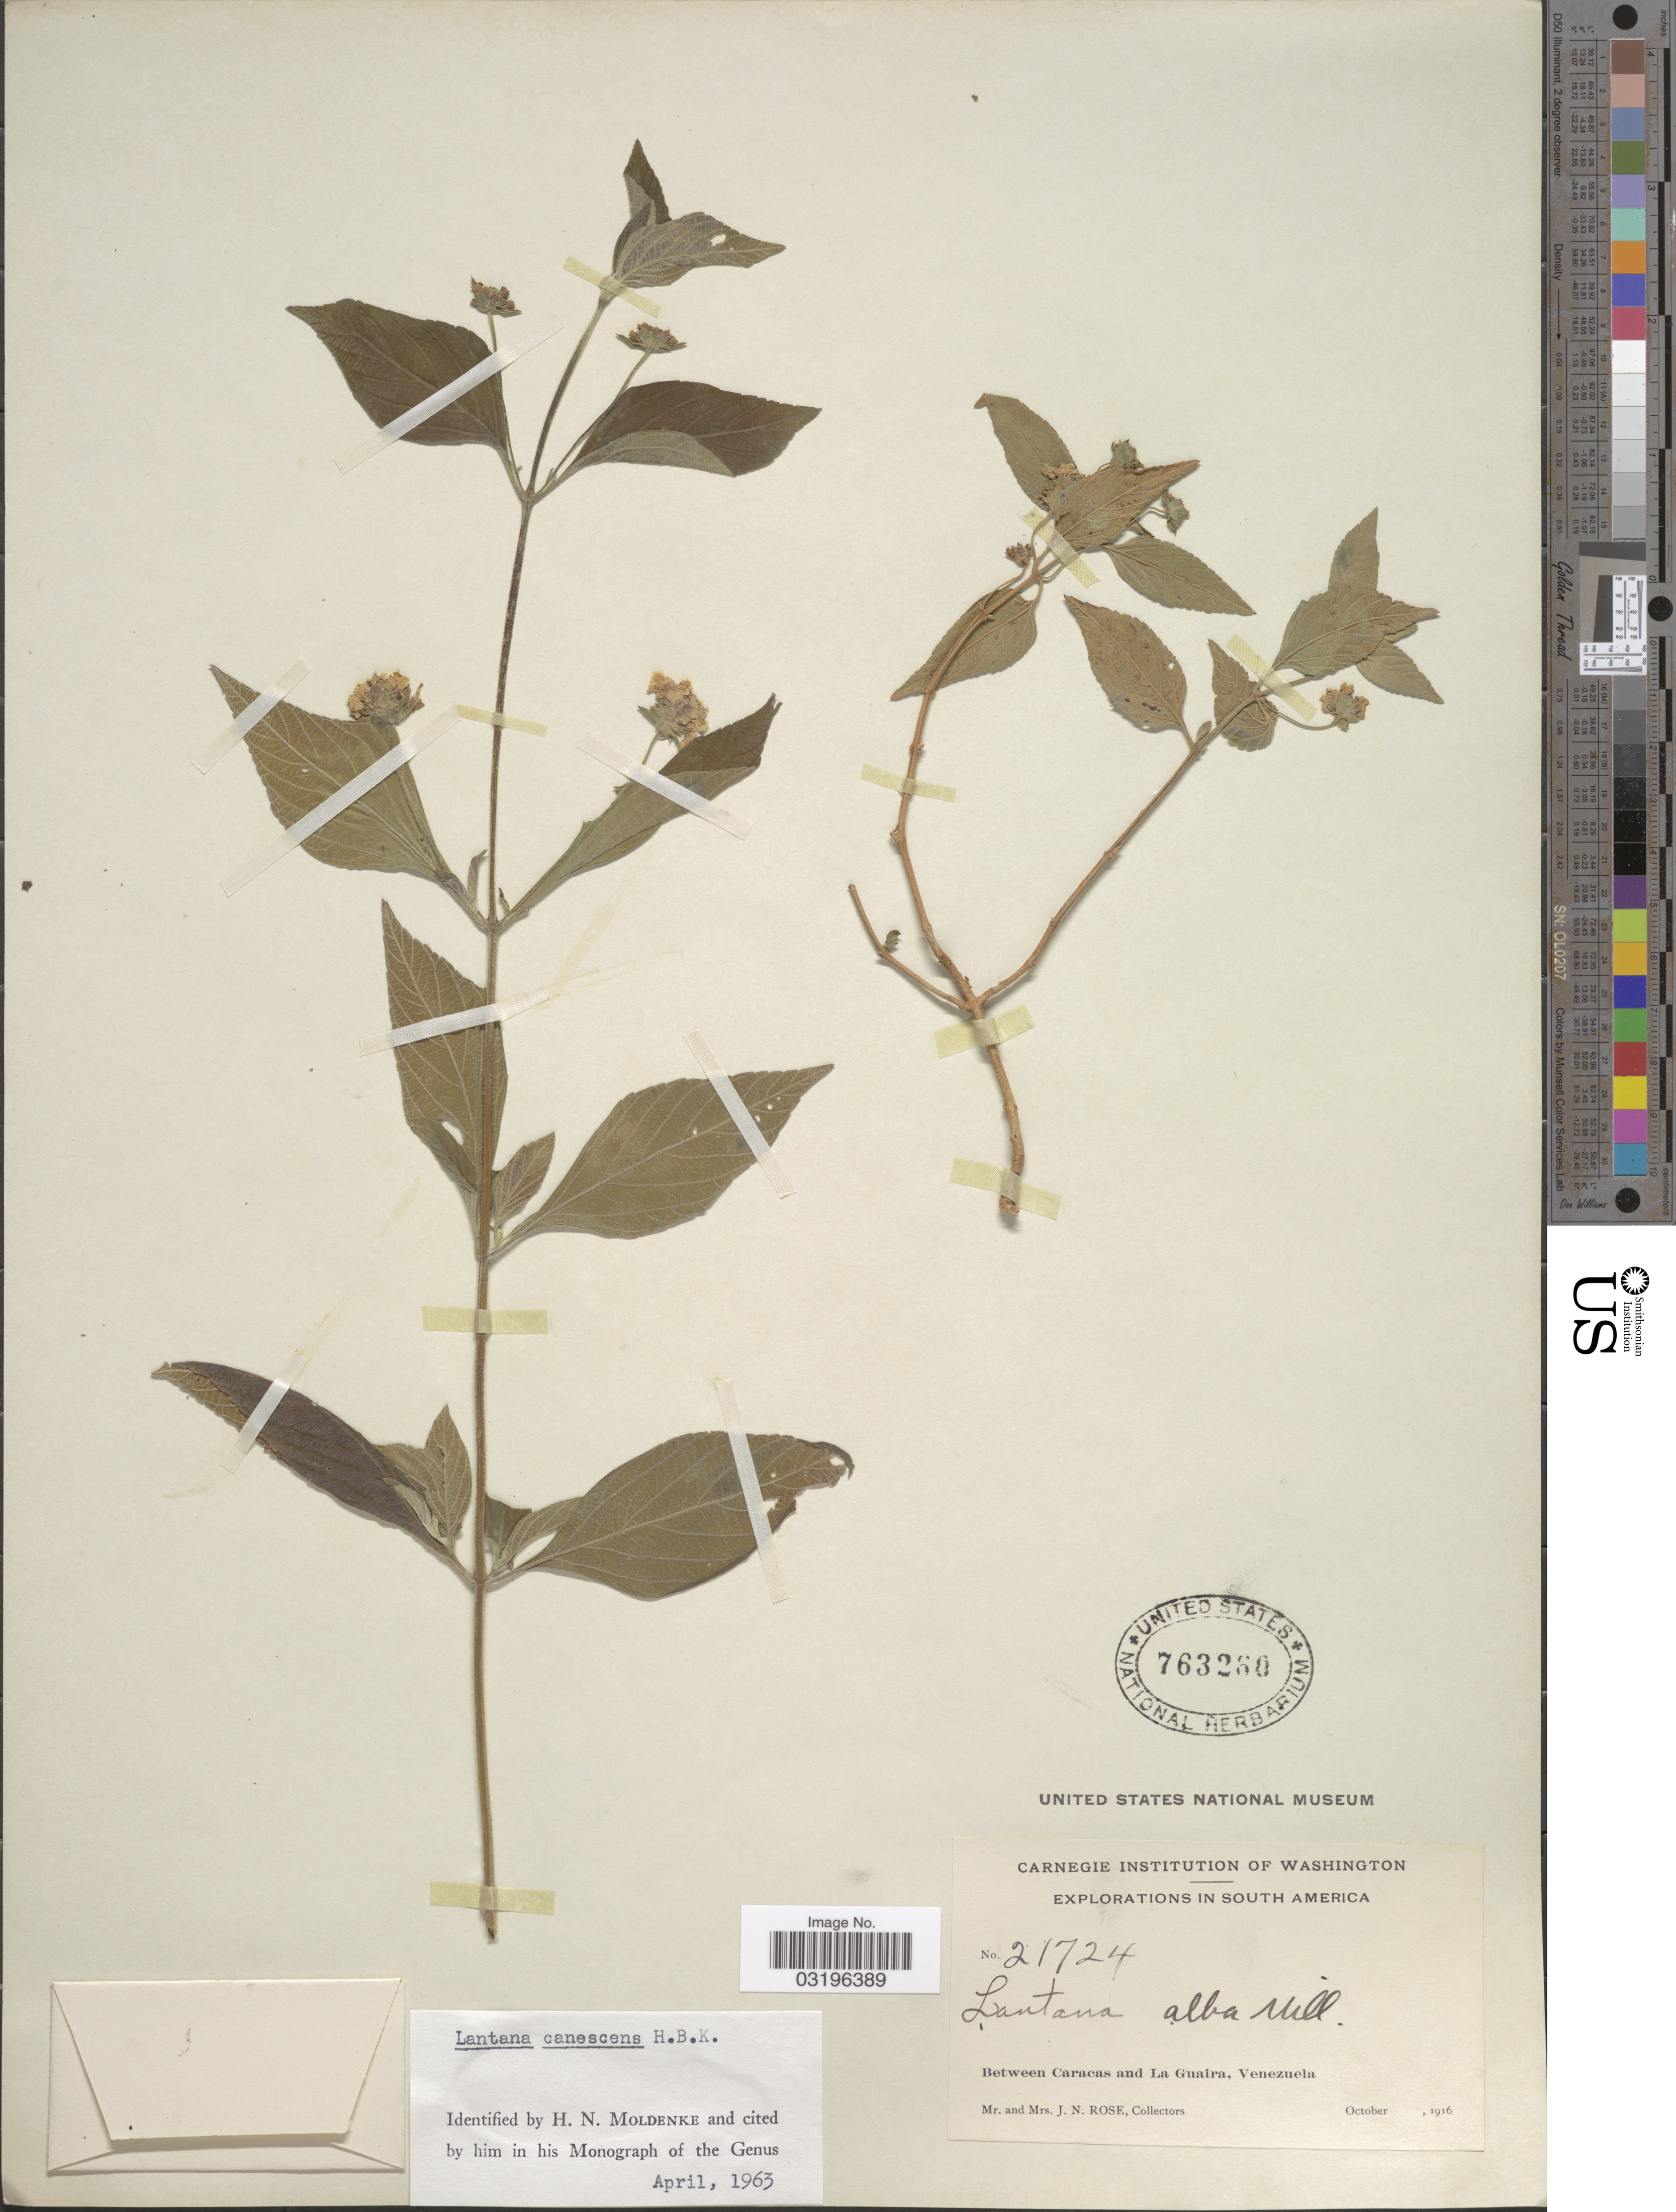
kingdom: Plantae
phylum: Tracheophyta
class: Magnoliopsida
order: Lamiales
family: Verbenaceae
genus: Lantana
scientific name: Lantana canescens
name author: Kunth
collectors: J. N. Rose & L. B. Rose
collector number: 21724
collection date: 1916-10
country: Venezuela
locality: Between Caracas and La Guaira.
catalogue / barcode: US 763260